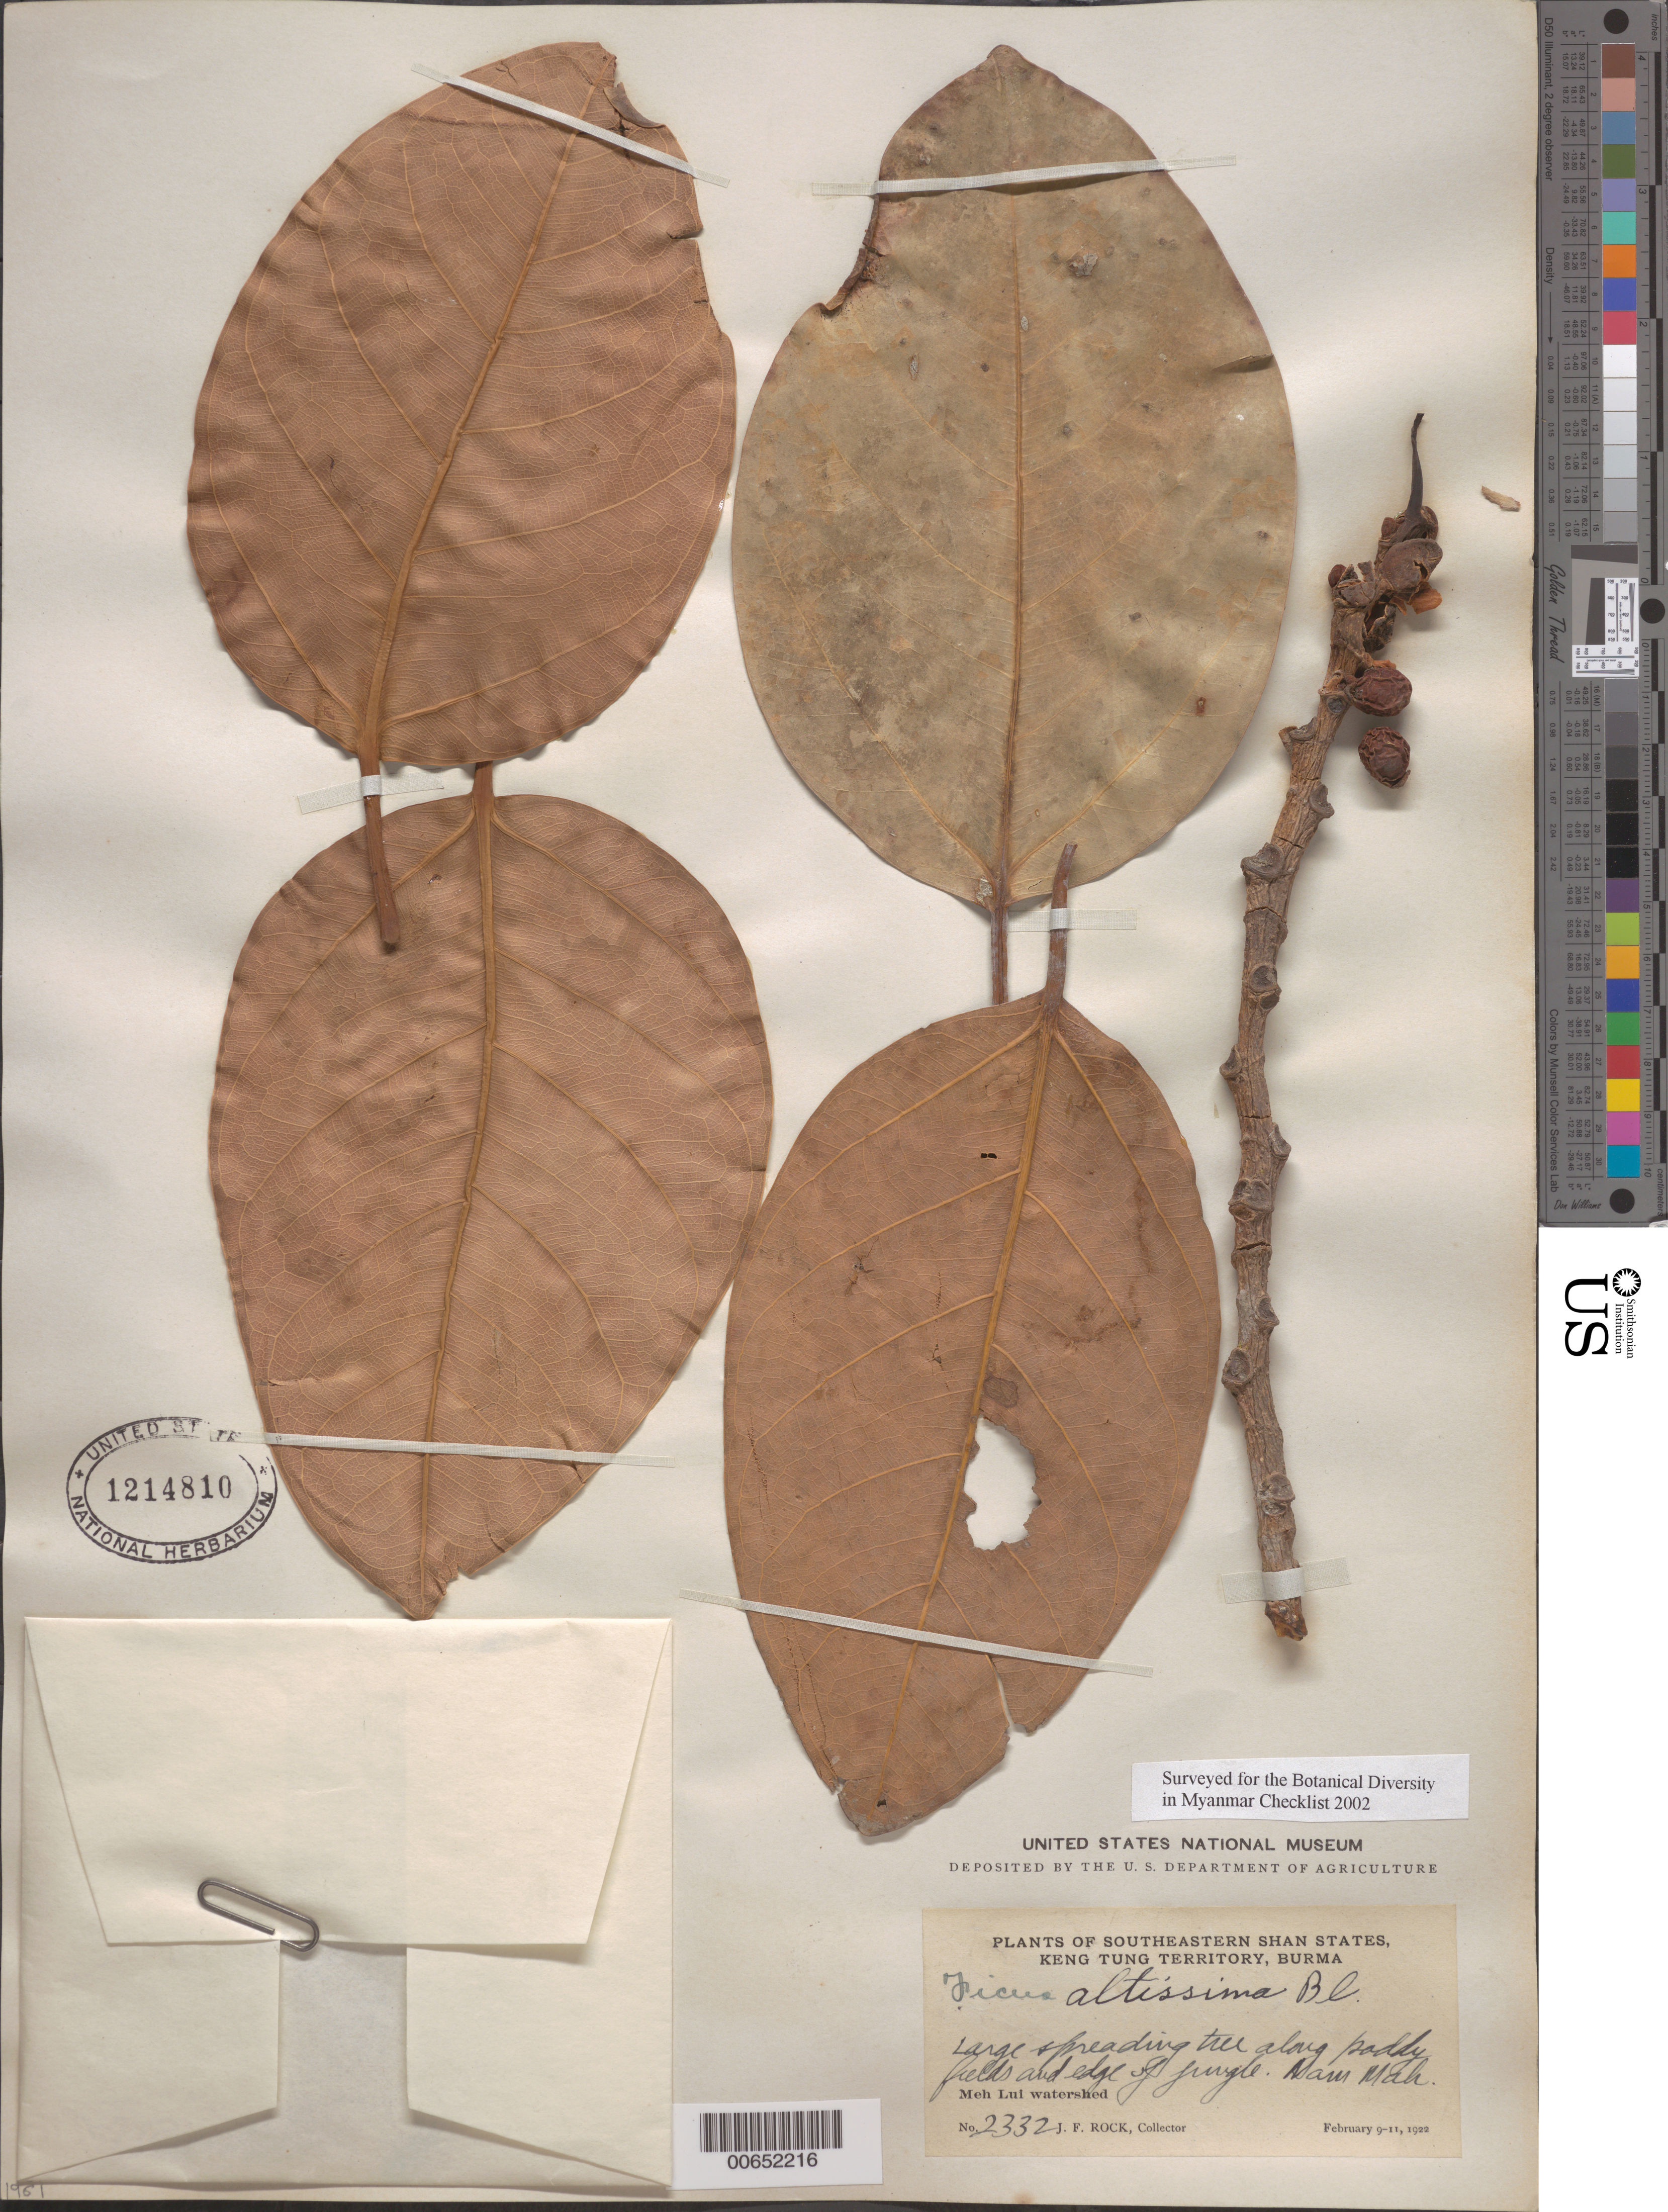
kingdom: Plantae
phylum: Tracheophyta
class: Magnoliopsida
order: Rosales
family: Moraceae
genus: Ficus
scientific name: Ficus altissima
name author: Blume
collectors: J. F. Rock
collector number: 2332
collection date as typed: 09 Feb 1922 to 11 Feb 1922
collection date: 1922-02-09/1922-02-11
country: Myanmar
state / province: Shan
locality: Meh Lui watershed, Nam Mah.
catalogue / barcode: US 1214810